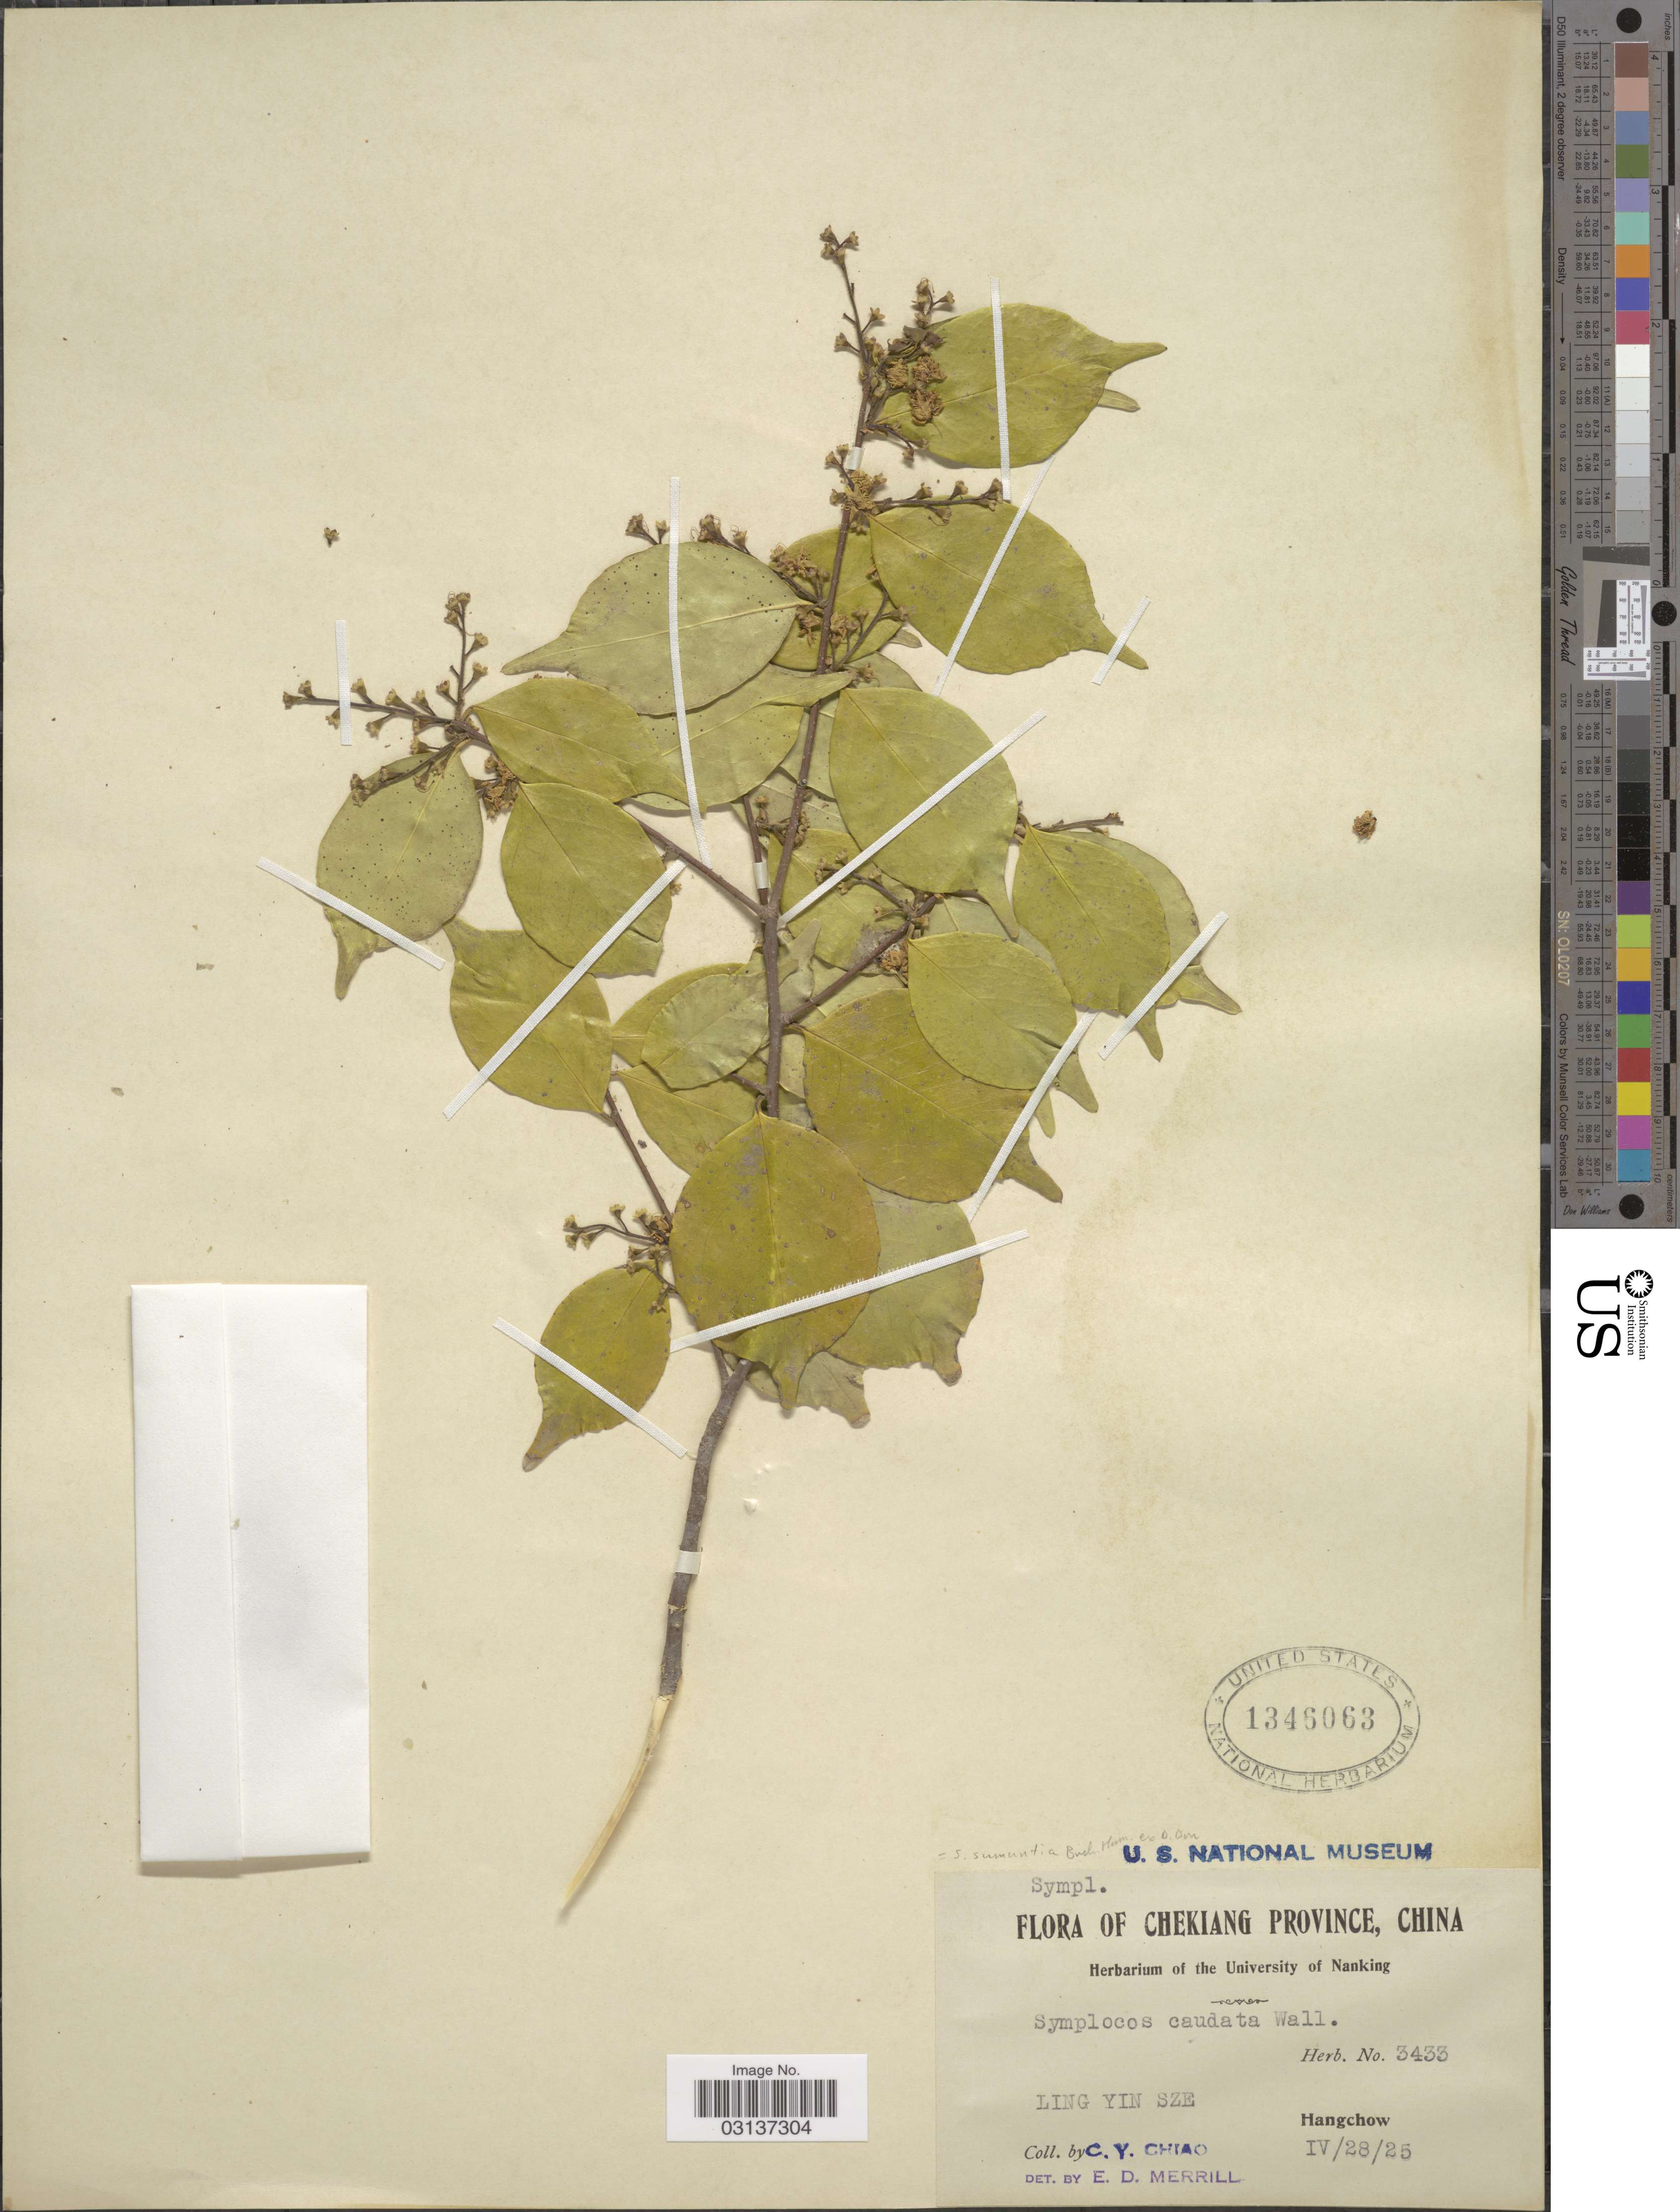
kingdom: Plantae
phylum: Tracheophyta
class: Magnoliopsida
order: Ericales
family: Symplocaceae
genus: Symplocos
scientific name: Symplocos sumuntia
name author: Buch.-Ham. ex D. Don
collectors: C. Y. Chiao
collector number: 3433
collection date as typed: Transcribed d/m/y: 28/4/25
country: China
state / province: Zhejiang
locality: Chekiang Province. Ling Yin Sze. Hangchow.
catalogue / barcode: US 1346063